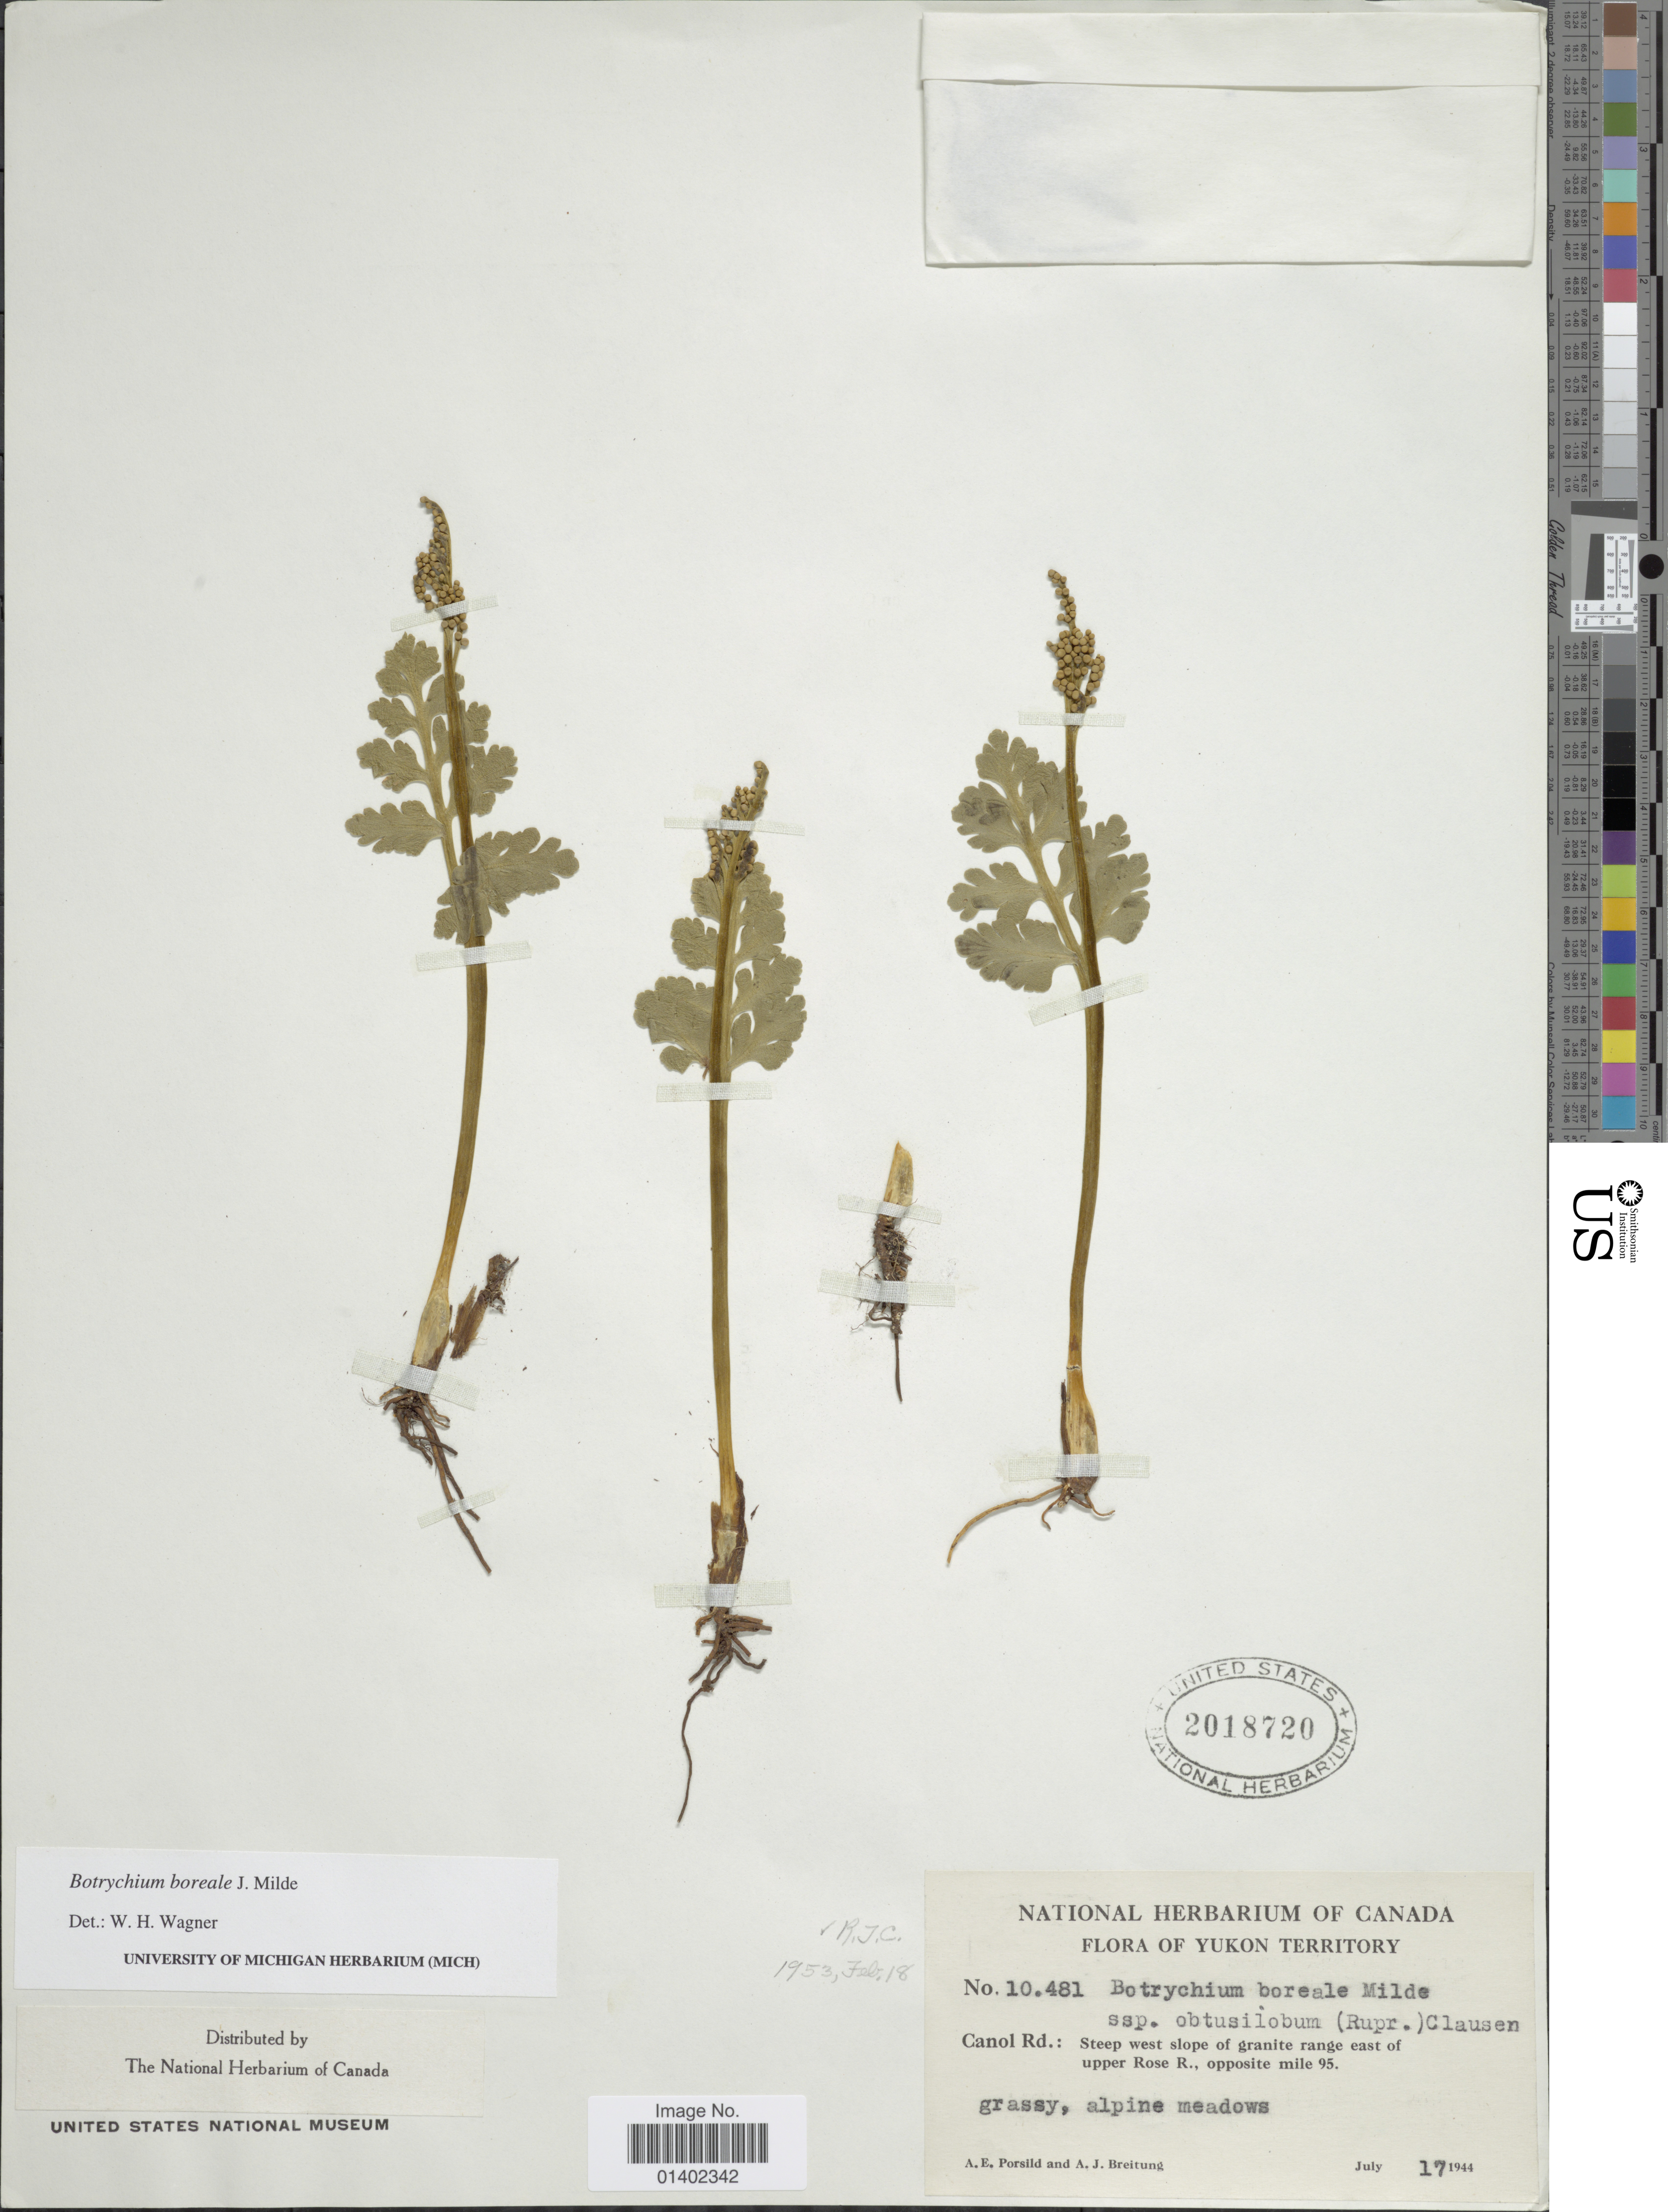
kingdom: Plantae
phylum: Tracheophyta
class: Polypodiopsida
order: Ophioglossales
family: Ophioglossaceae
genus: Botrychium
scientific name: Botrychium pinnatum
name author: H. St. John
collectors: A. E. Porsild & A. Breitung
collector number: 10481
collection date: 1944-07-17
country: Canada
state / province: Yukon Territory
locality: Canol Rd: Steep west slope of granite range east of upper Rose R., opposite mile 95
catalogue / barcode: US 2018720